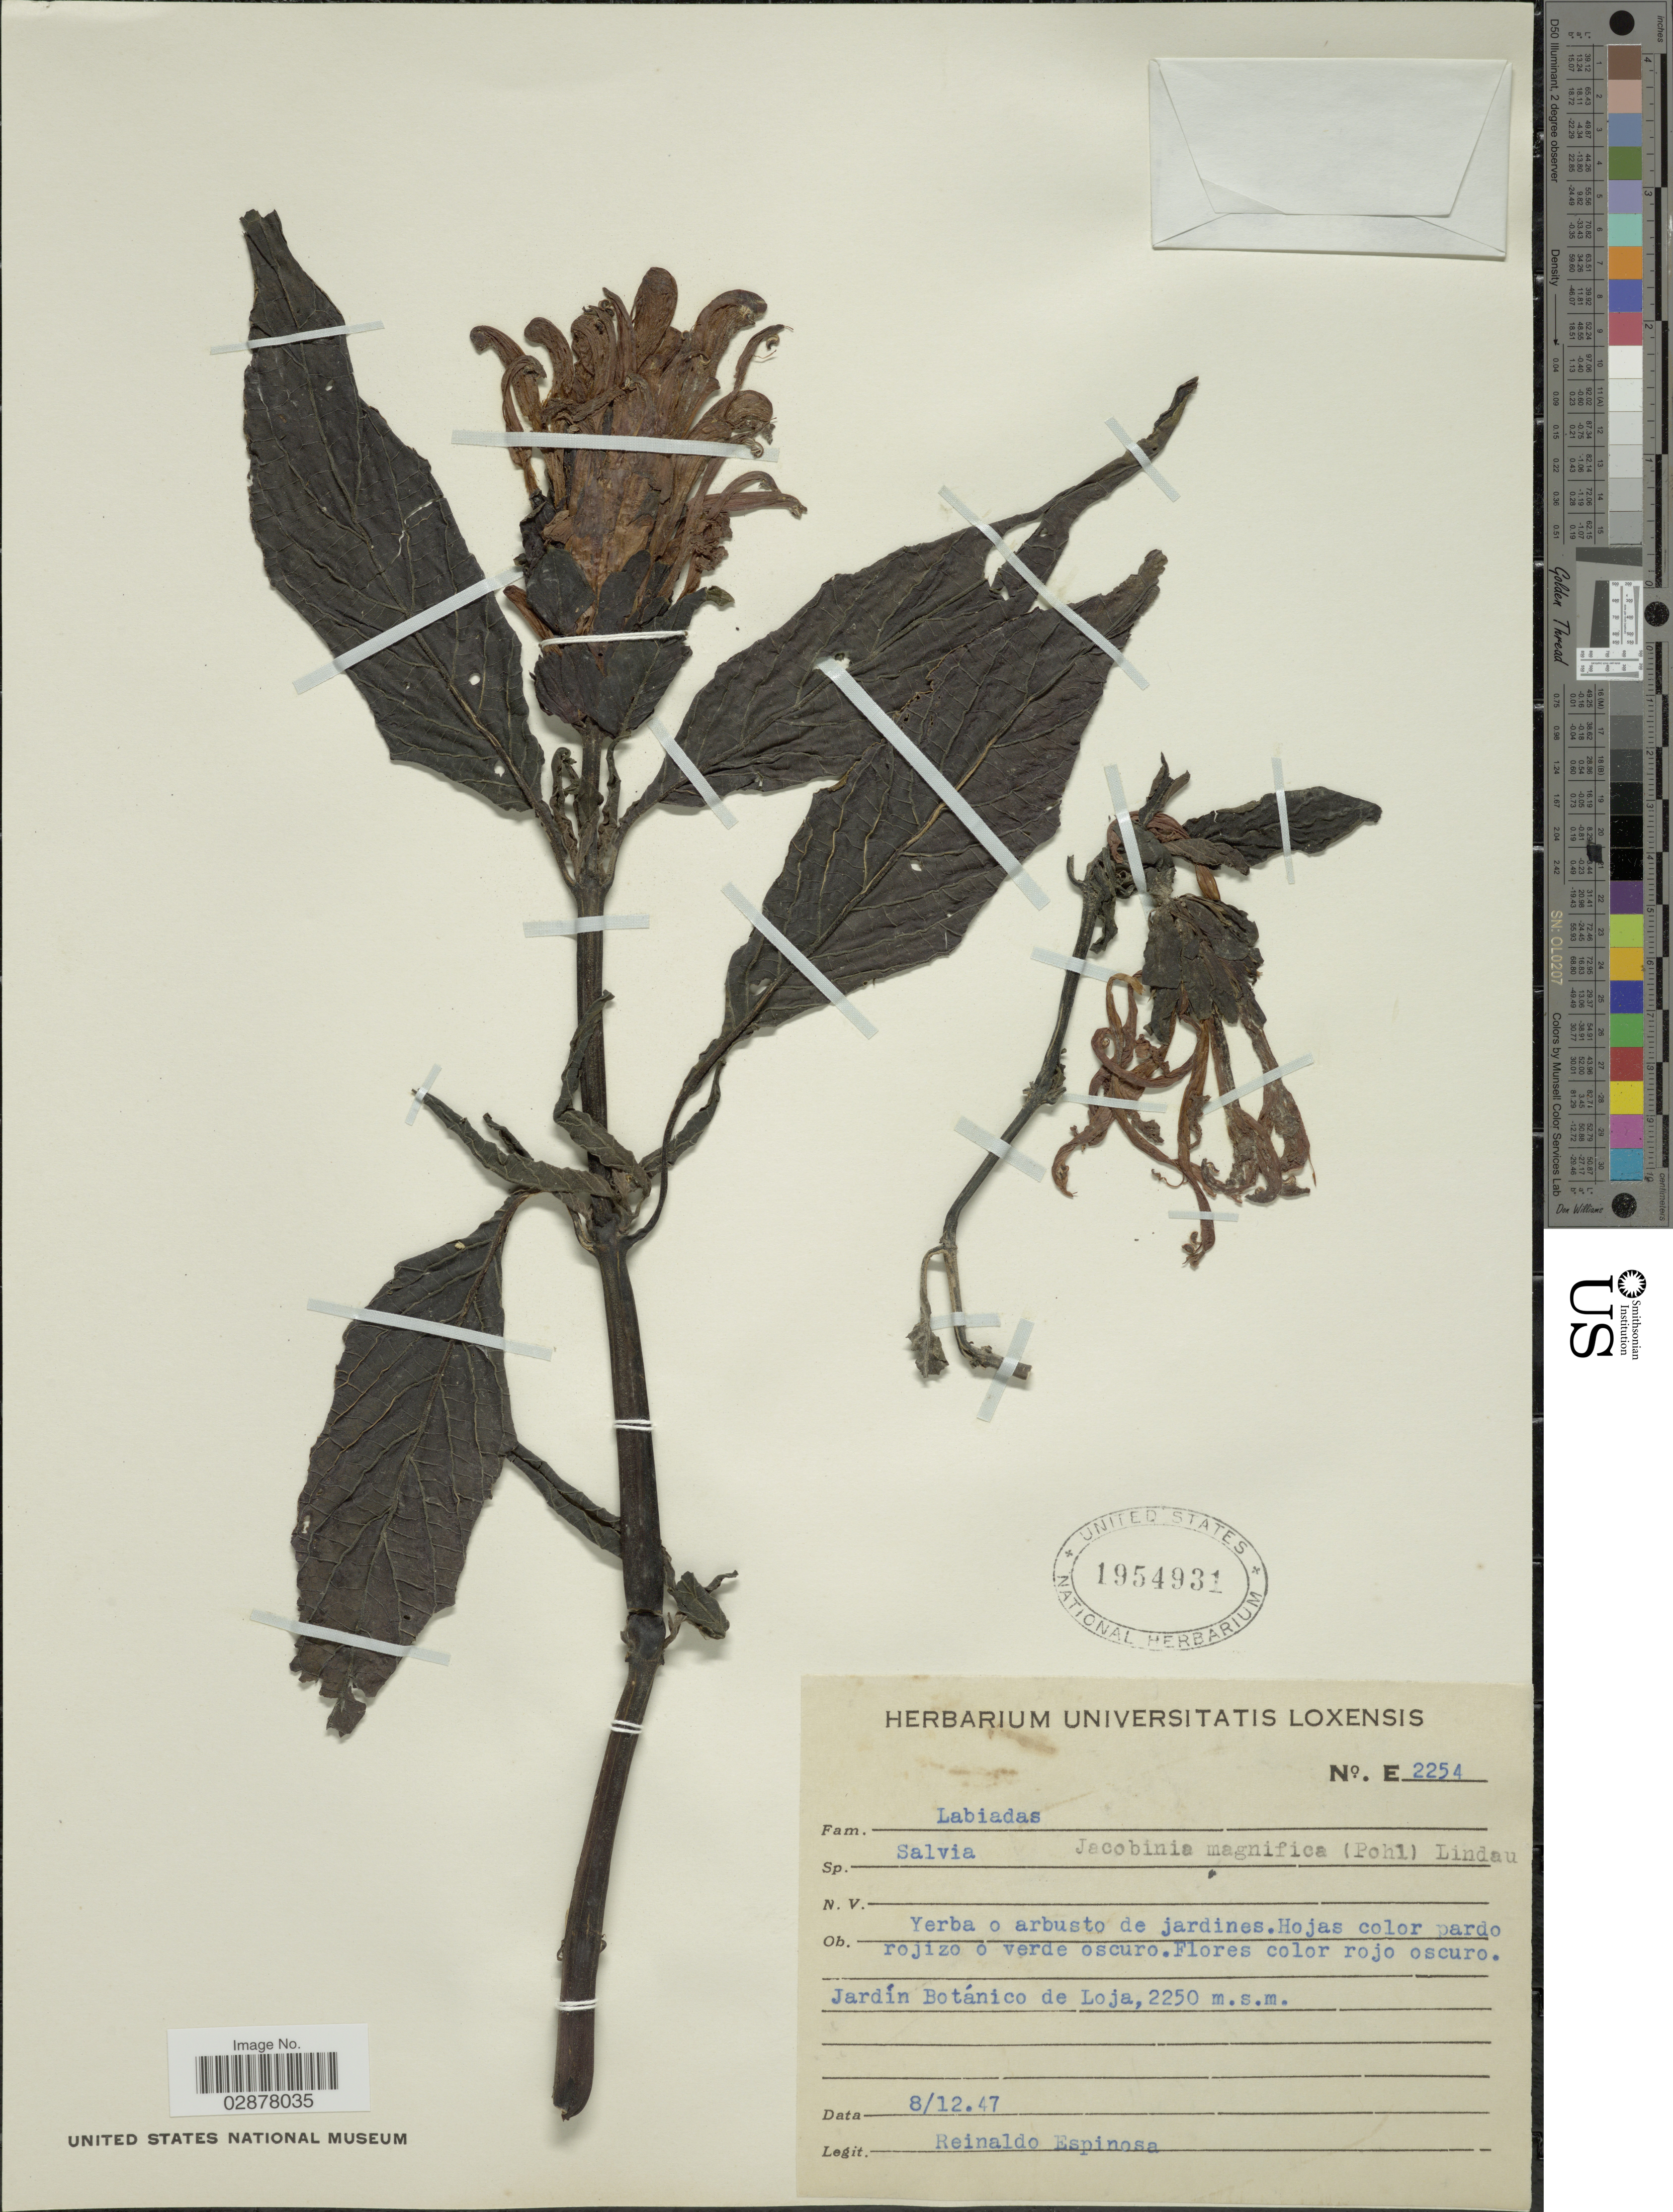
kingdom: Plantae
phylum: Tracheophyta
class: Magnoliopsida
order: Lamiales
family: Acanthaceae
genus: Justicia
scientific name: Justicia carnea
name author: Lindl.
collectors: R. Espinosa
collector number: E2254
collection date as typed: Transcribed d/m/y: 8/12/47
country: Ecuador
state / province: Loja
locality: Jardín Botánico de Loja.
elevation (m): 2250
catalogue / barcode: US 1954931